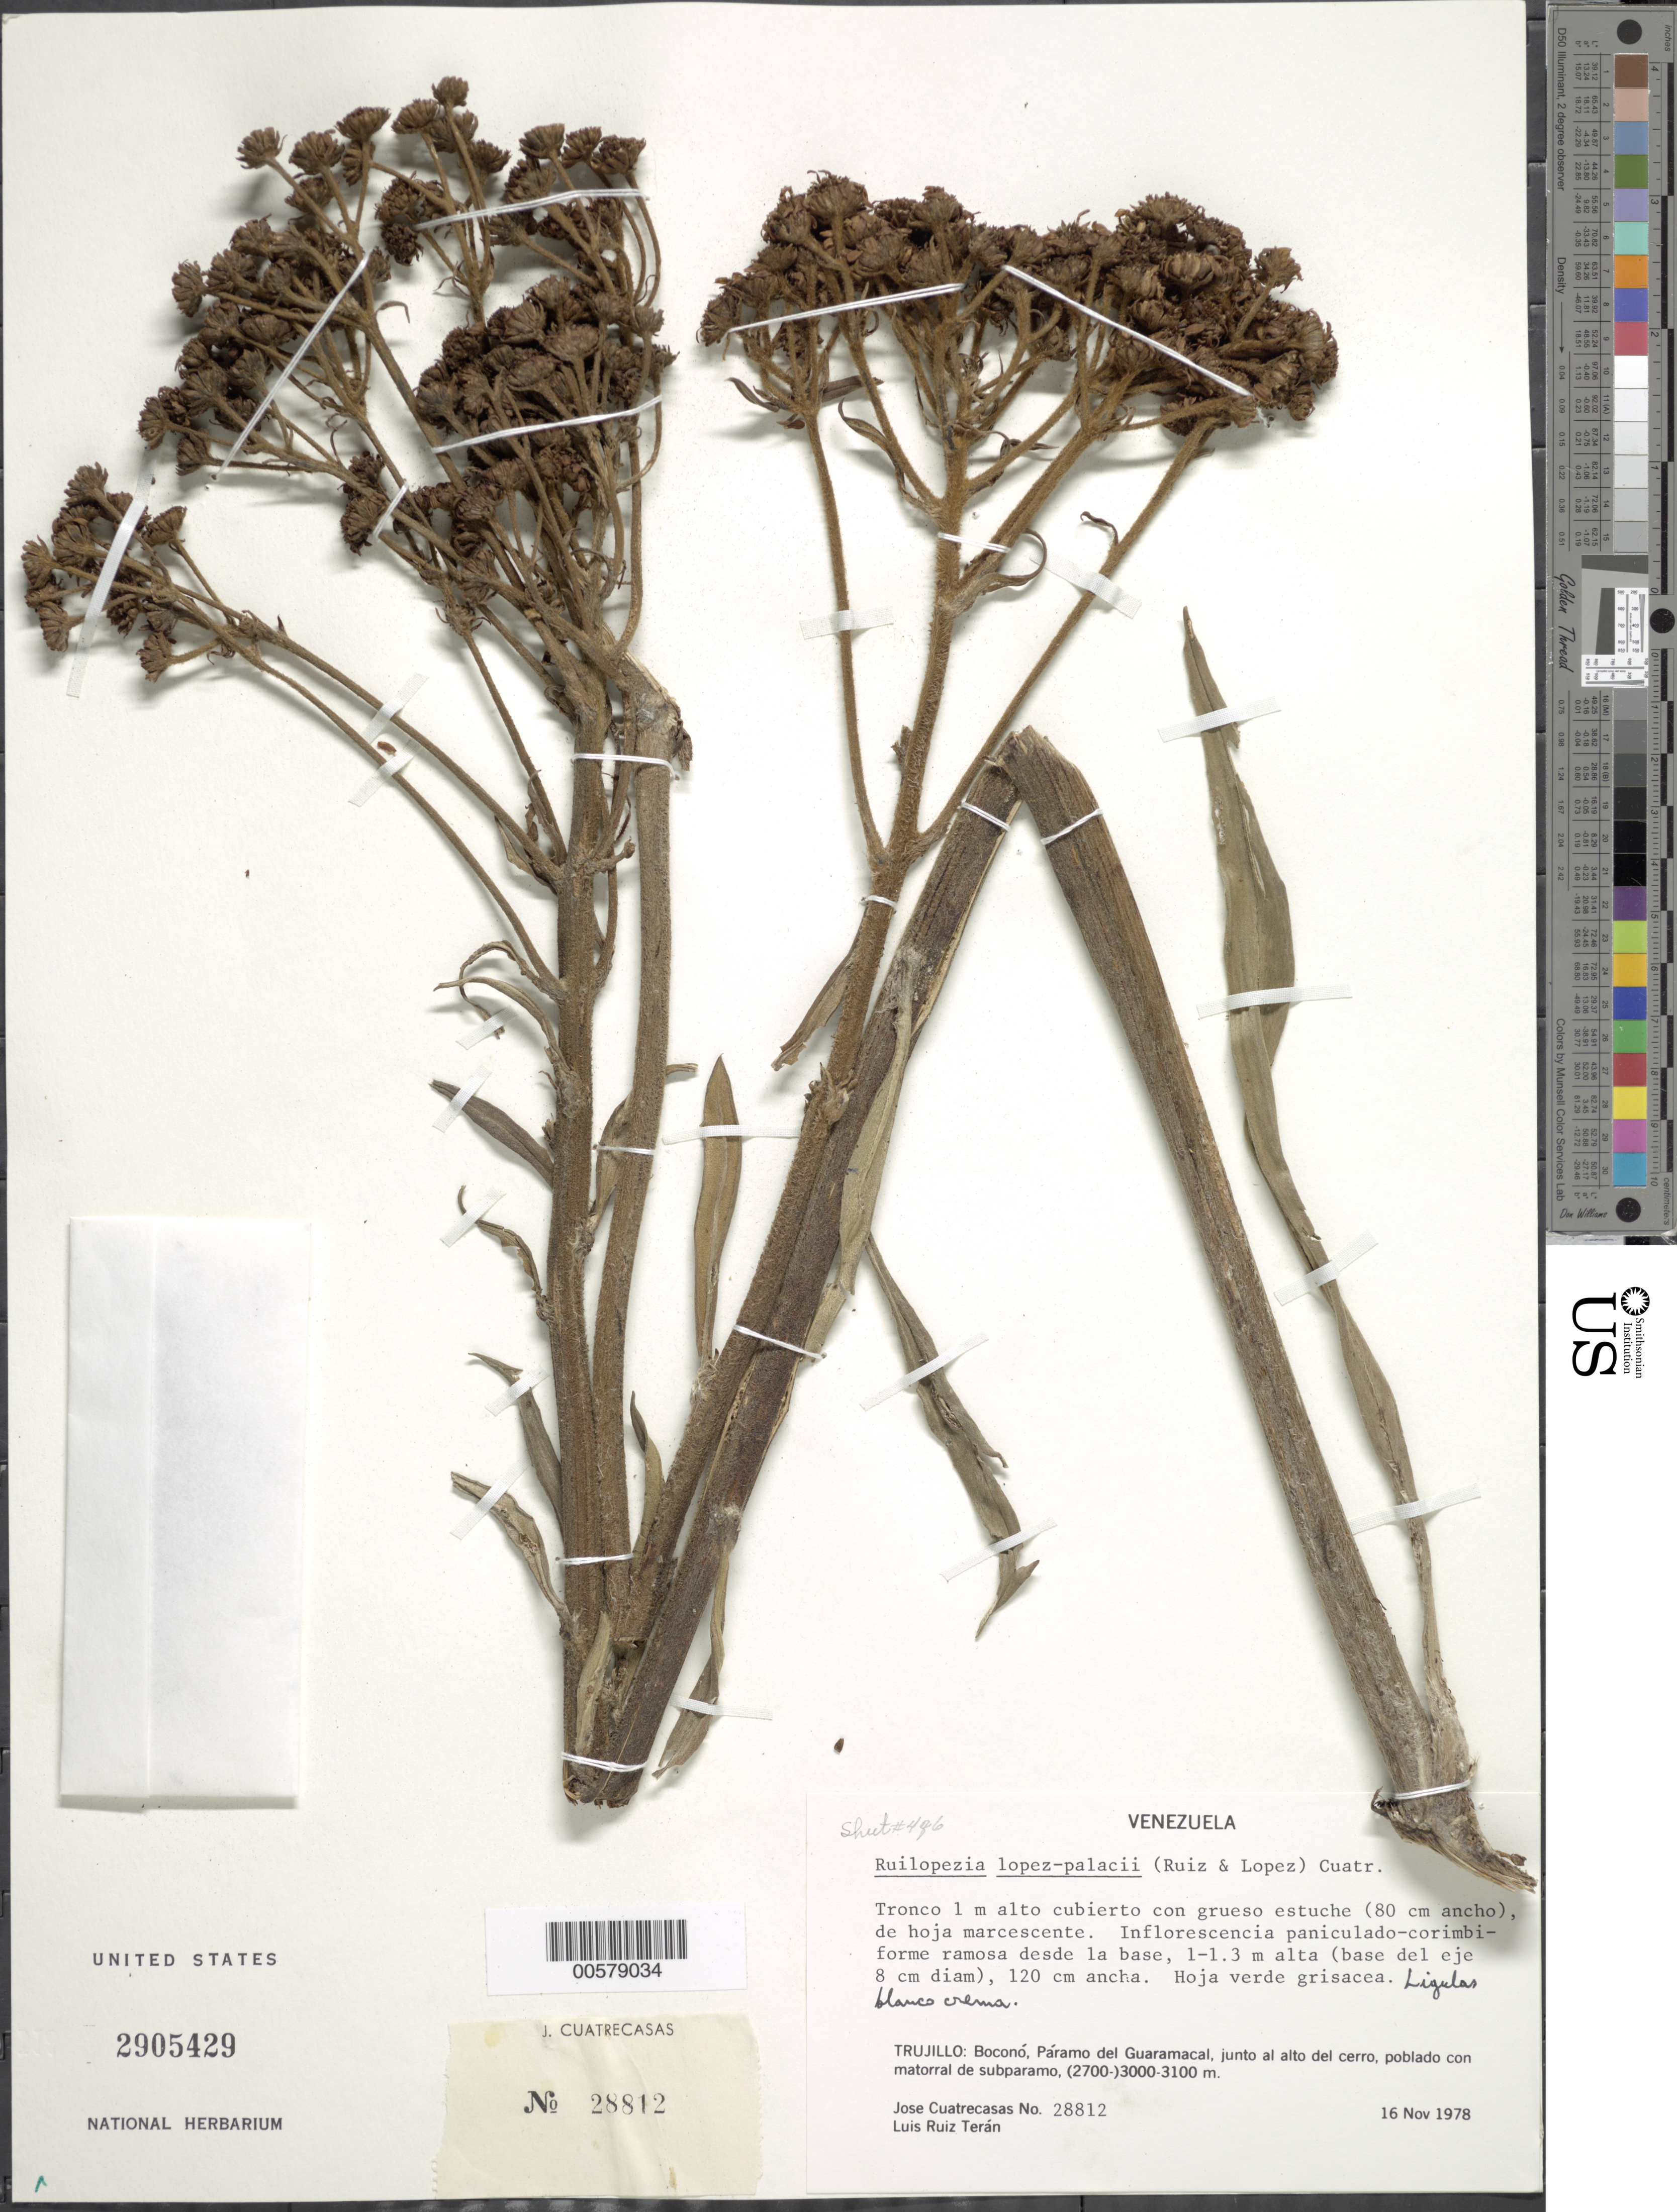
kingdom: Plantae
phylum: Tracheophyta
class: Magnoliopsida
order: Asterales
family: Asteraceae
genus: Ruilopezia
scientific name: Ruilopezia lopez-palacii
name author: (Ruíz-Terán & López Fig.) Cuatrec.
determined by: Cuatrecasas, J.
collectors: J. Cuatrecasas & L. E. Ruíz-Terán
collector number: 28812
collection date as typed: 16 Nov 1978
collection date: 1978-11-16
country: Venezuela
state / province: Trujillo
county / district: Boconó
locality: Páramo de Guaramacal, junto al alto del cerro, poblado con matorral de subparamo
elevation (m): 2700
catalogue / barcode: US 2905429